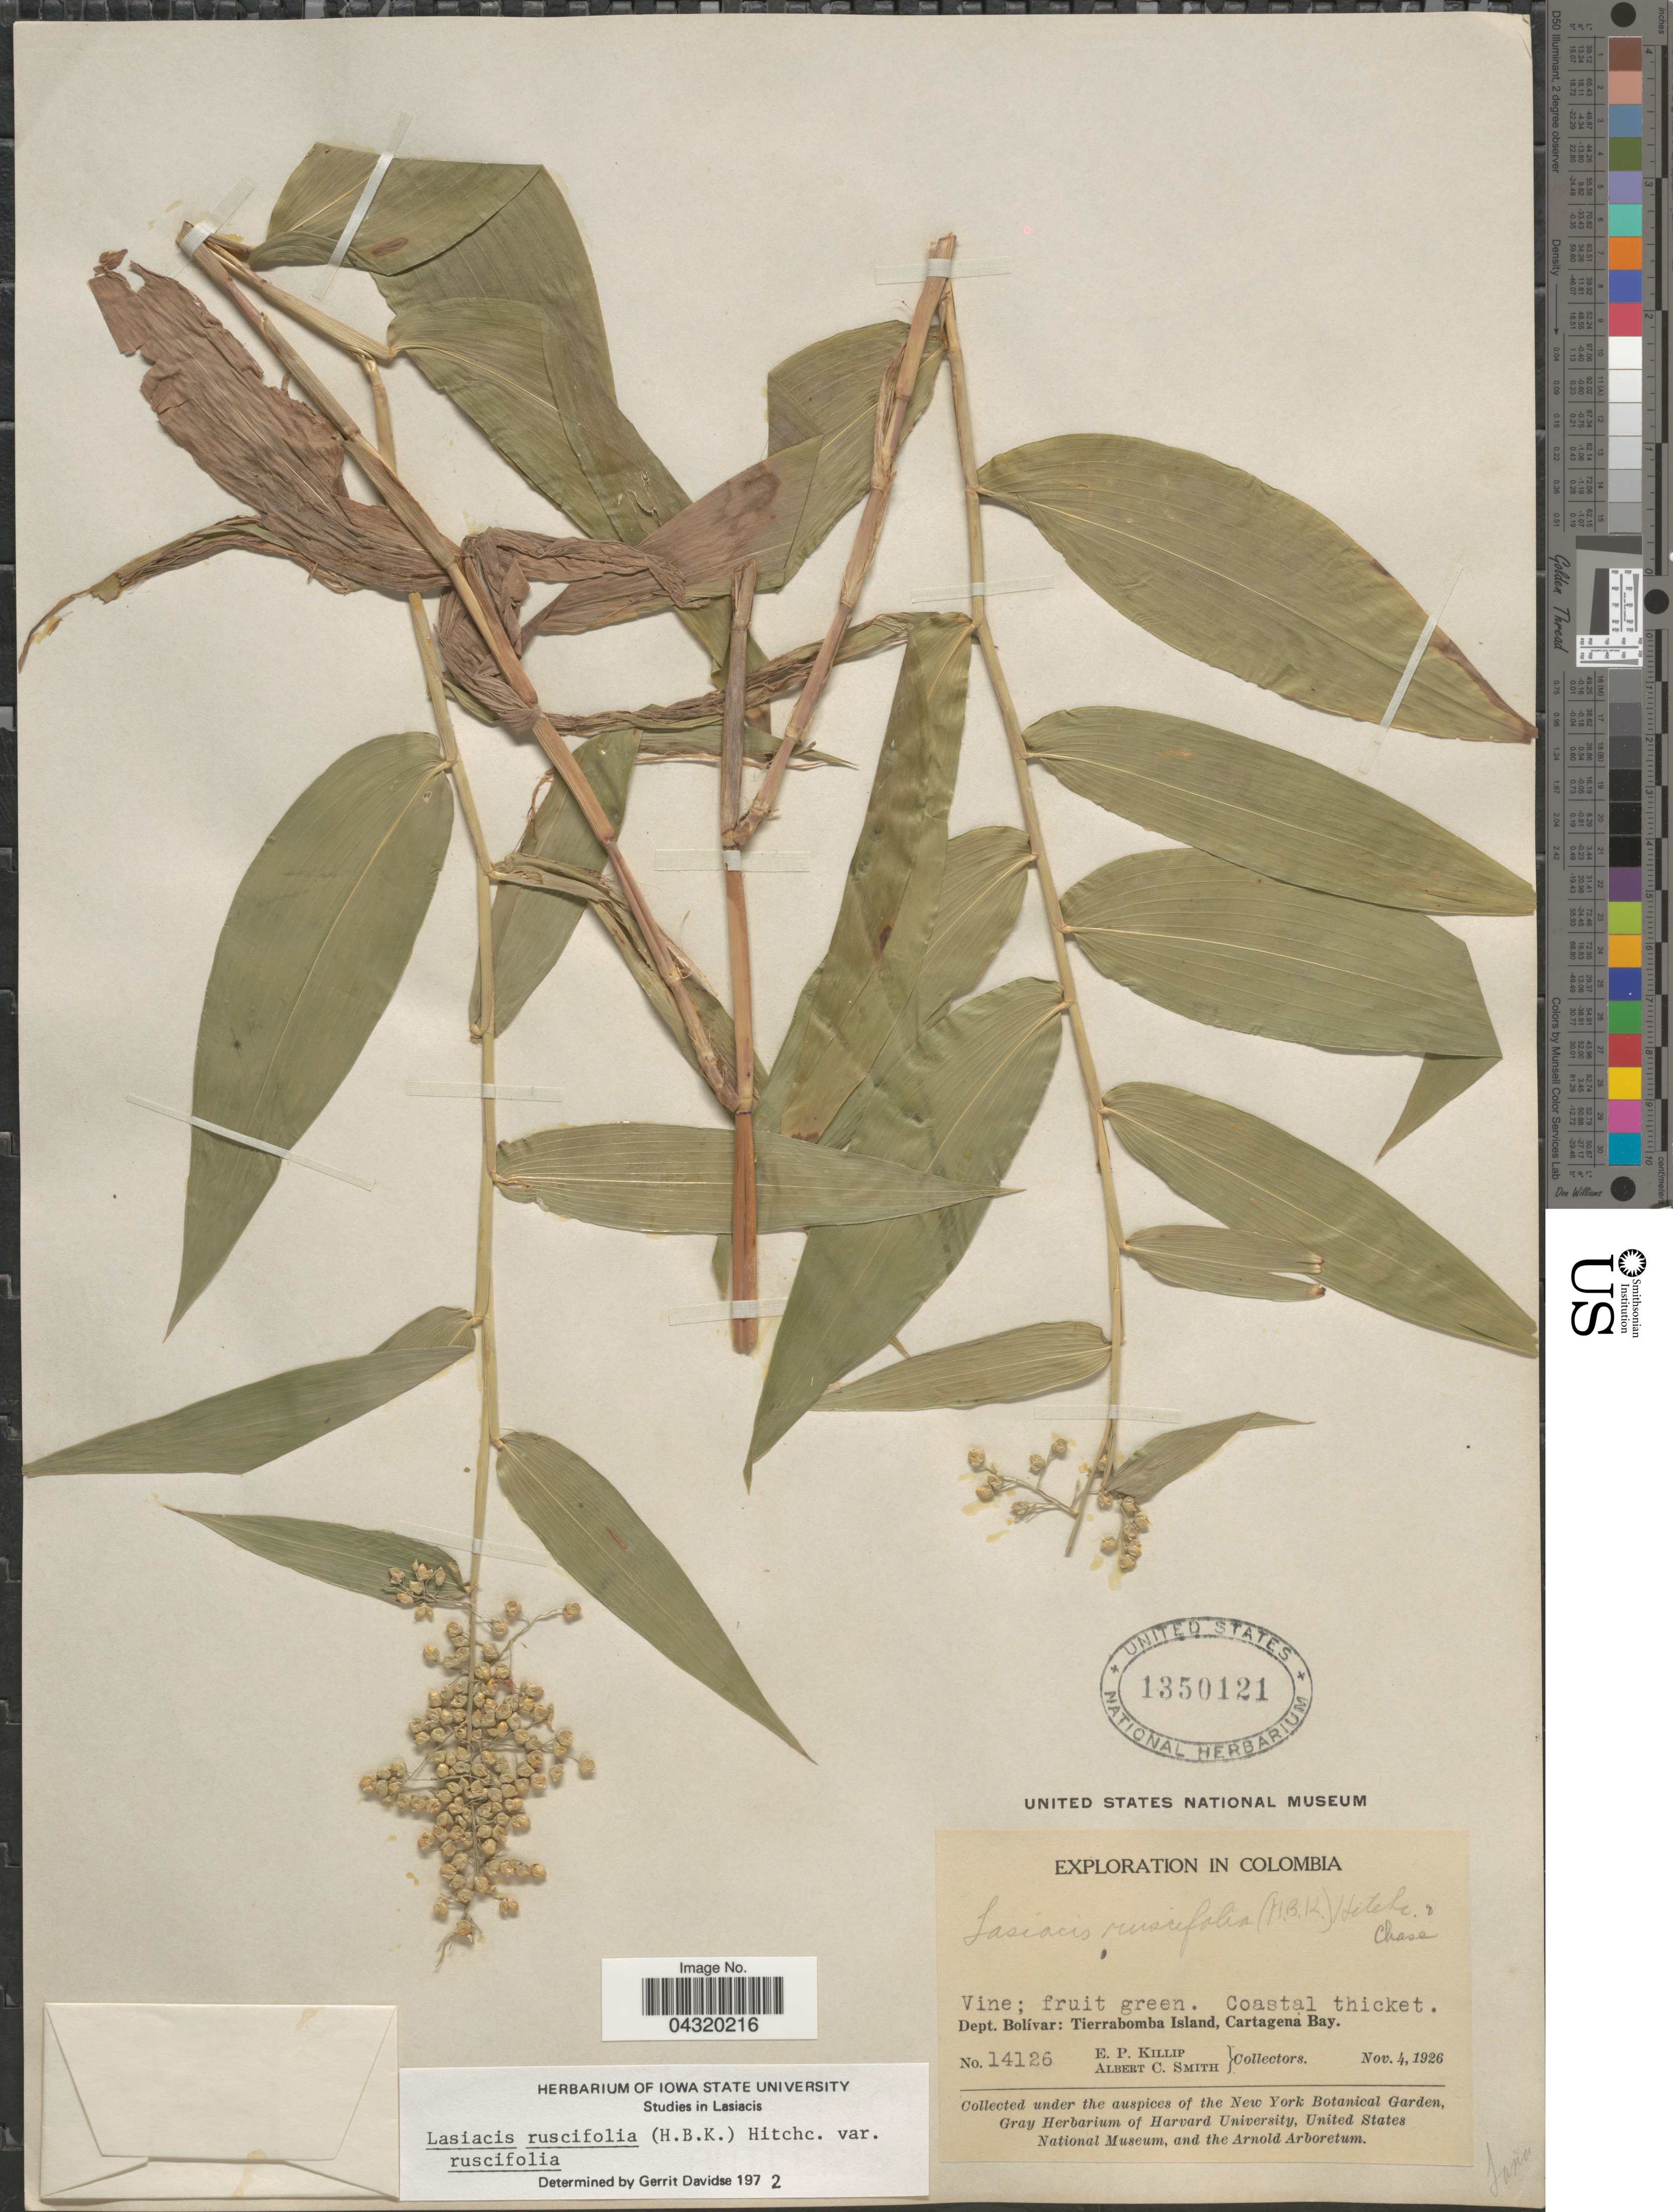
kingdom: Plantae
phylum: Tracheophyta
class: Liliopsida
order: Poales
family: Poaceae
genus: Lasiacis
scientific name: Lasiacis ruscifolia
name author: (Kunth) Hitchc.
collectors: E. P. Killip & A. C. Smith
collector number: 14126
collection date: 1926-11-04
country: Colombia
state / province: Bolívar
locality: Exploration in Colombia. Dept. Bolívar: Tierrabomba Island, Cartagena Bay.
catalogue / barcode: US 1350121